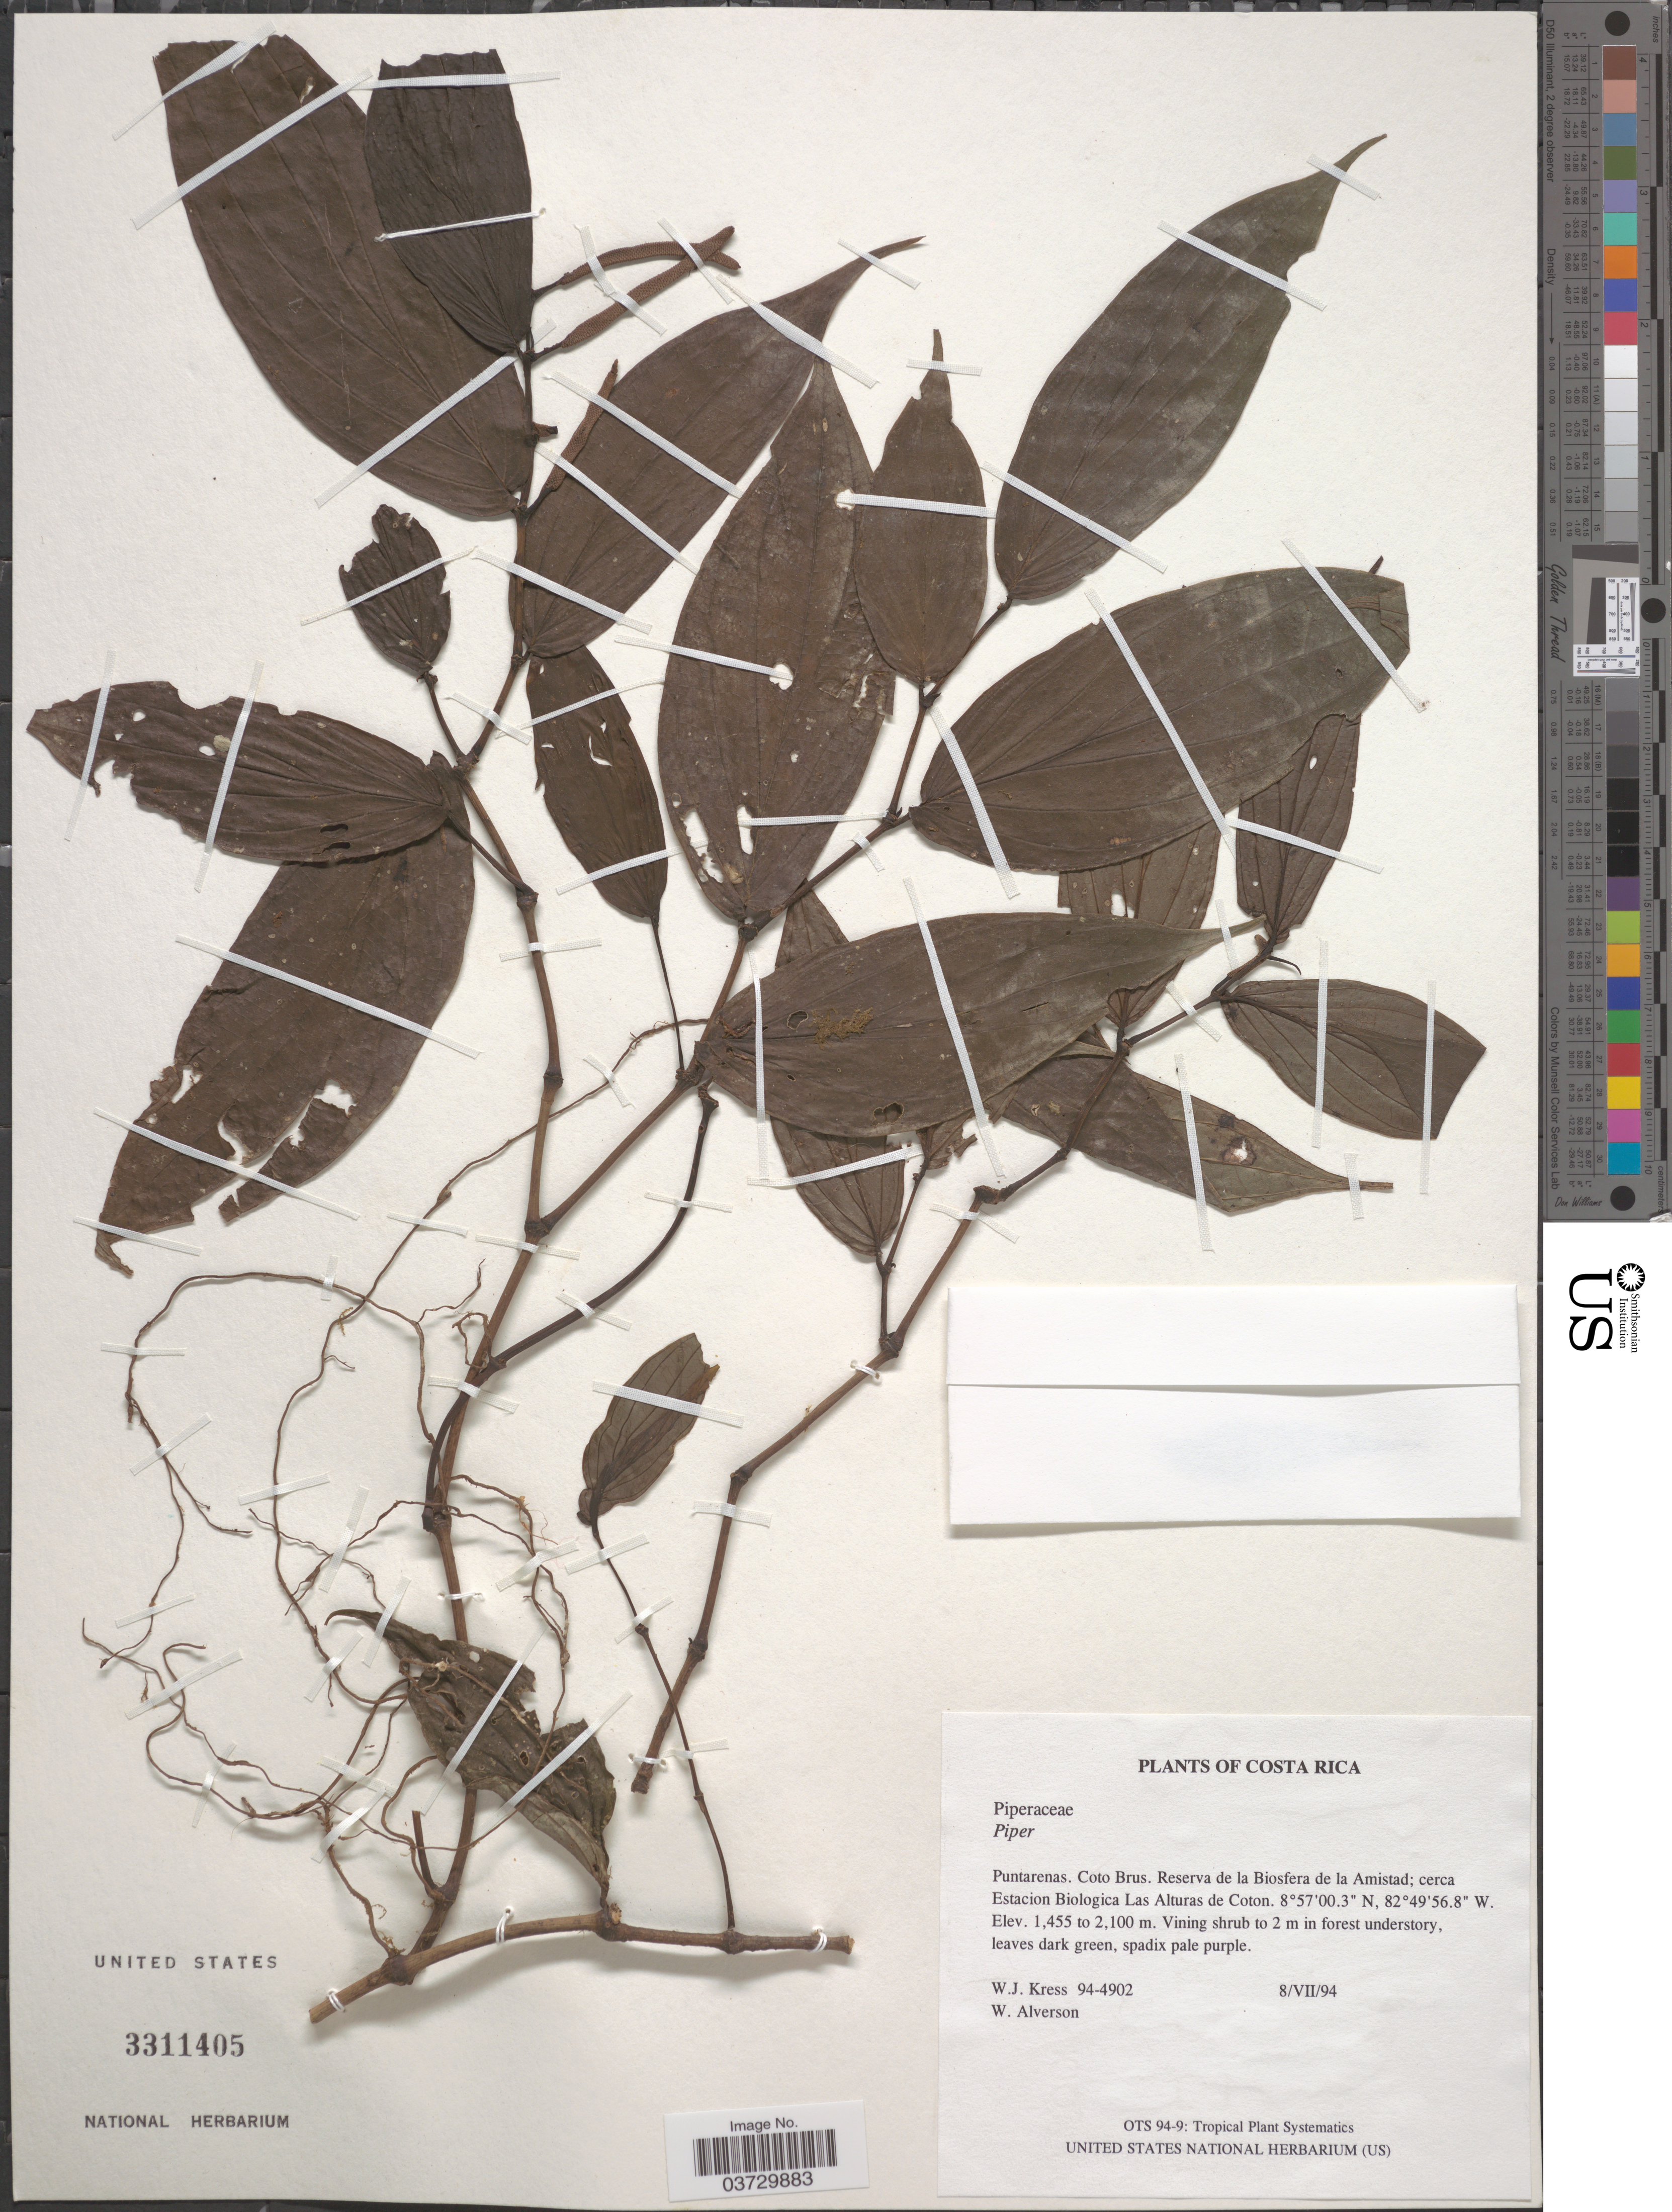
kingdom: Plantae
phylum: Tracheophyta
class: Magnoliopsida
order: Piperales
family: Piperaceae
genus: Piper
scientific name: Piper sp.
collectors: W. J. Kress & W. S. Alverson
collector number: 94-4902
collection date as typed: Transcribed d/m/y: 8/7/94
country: Costa Rica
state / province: Puntarenas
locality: Coto Brus. Reserva de la Biosfera de la Amistad; cerca Estacion Biologica Las Alturas de Coton.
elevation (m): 1455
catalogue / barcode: US 3311405